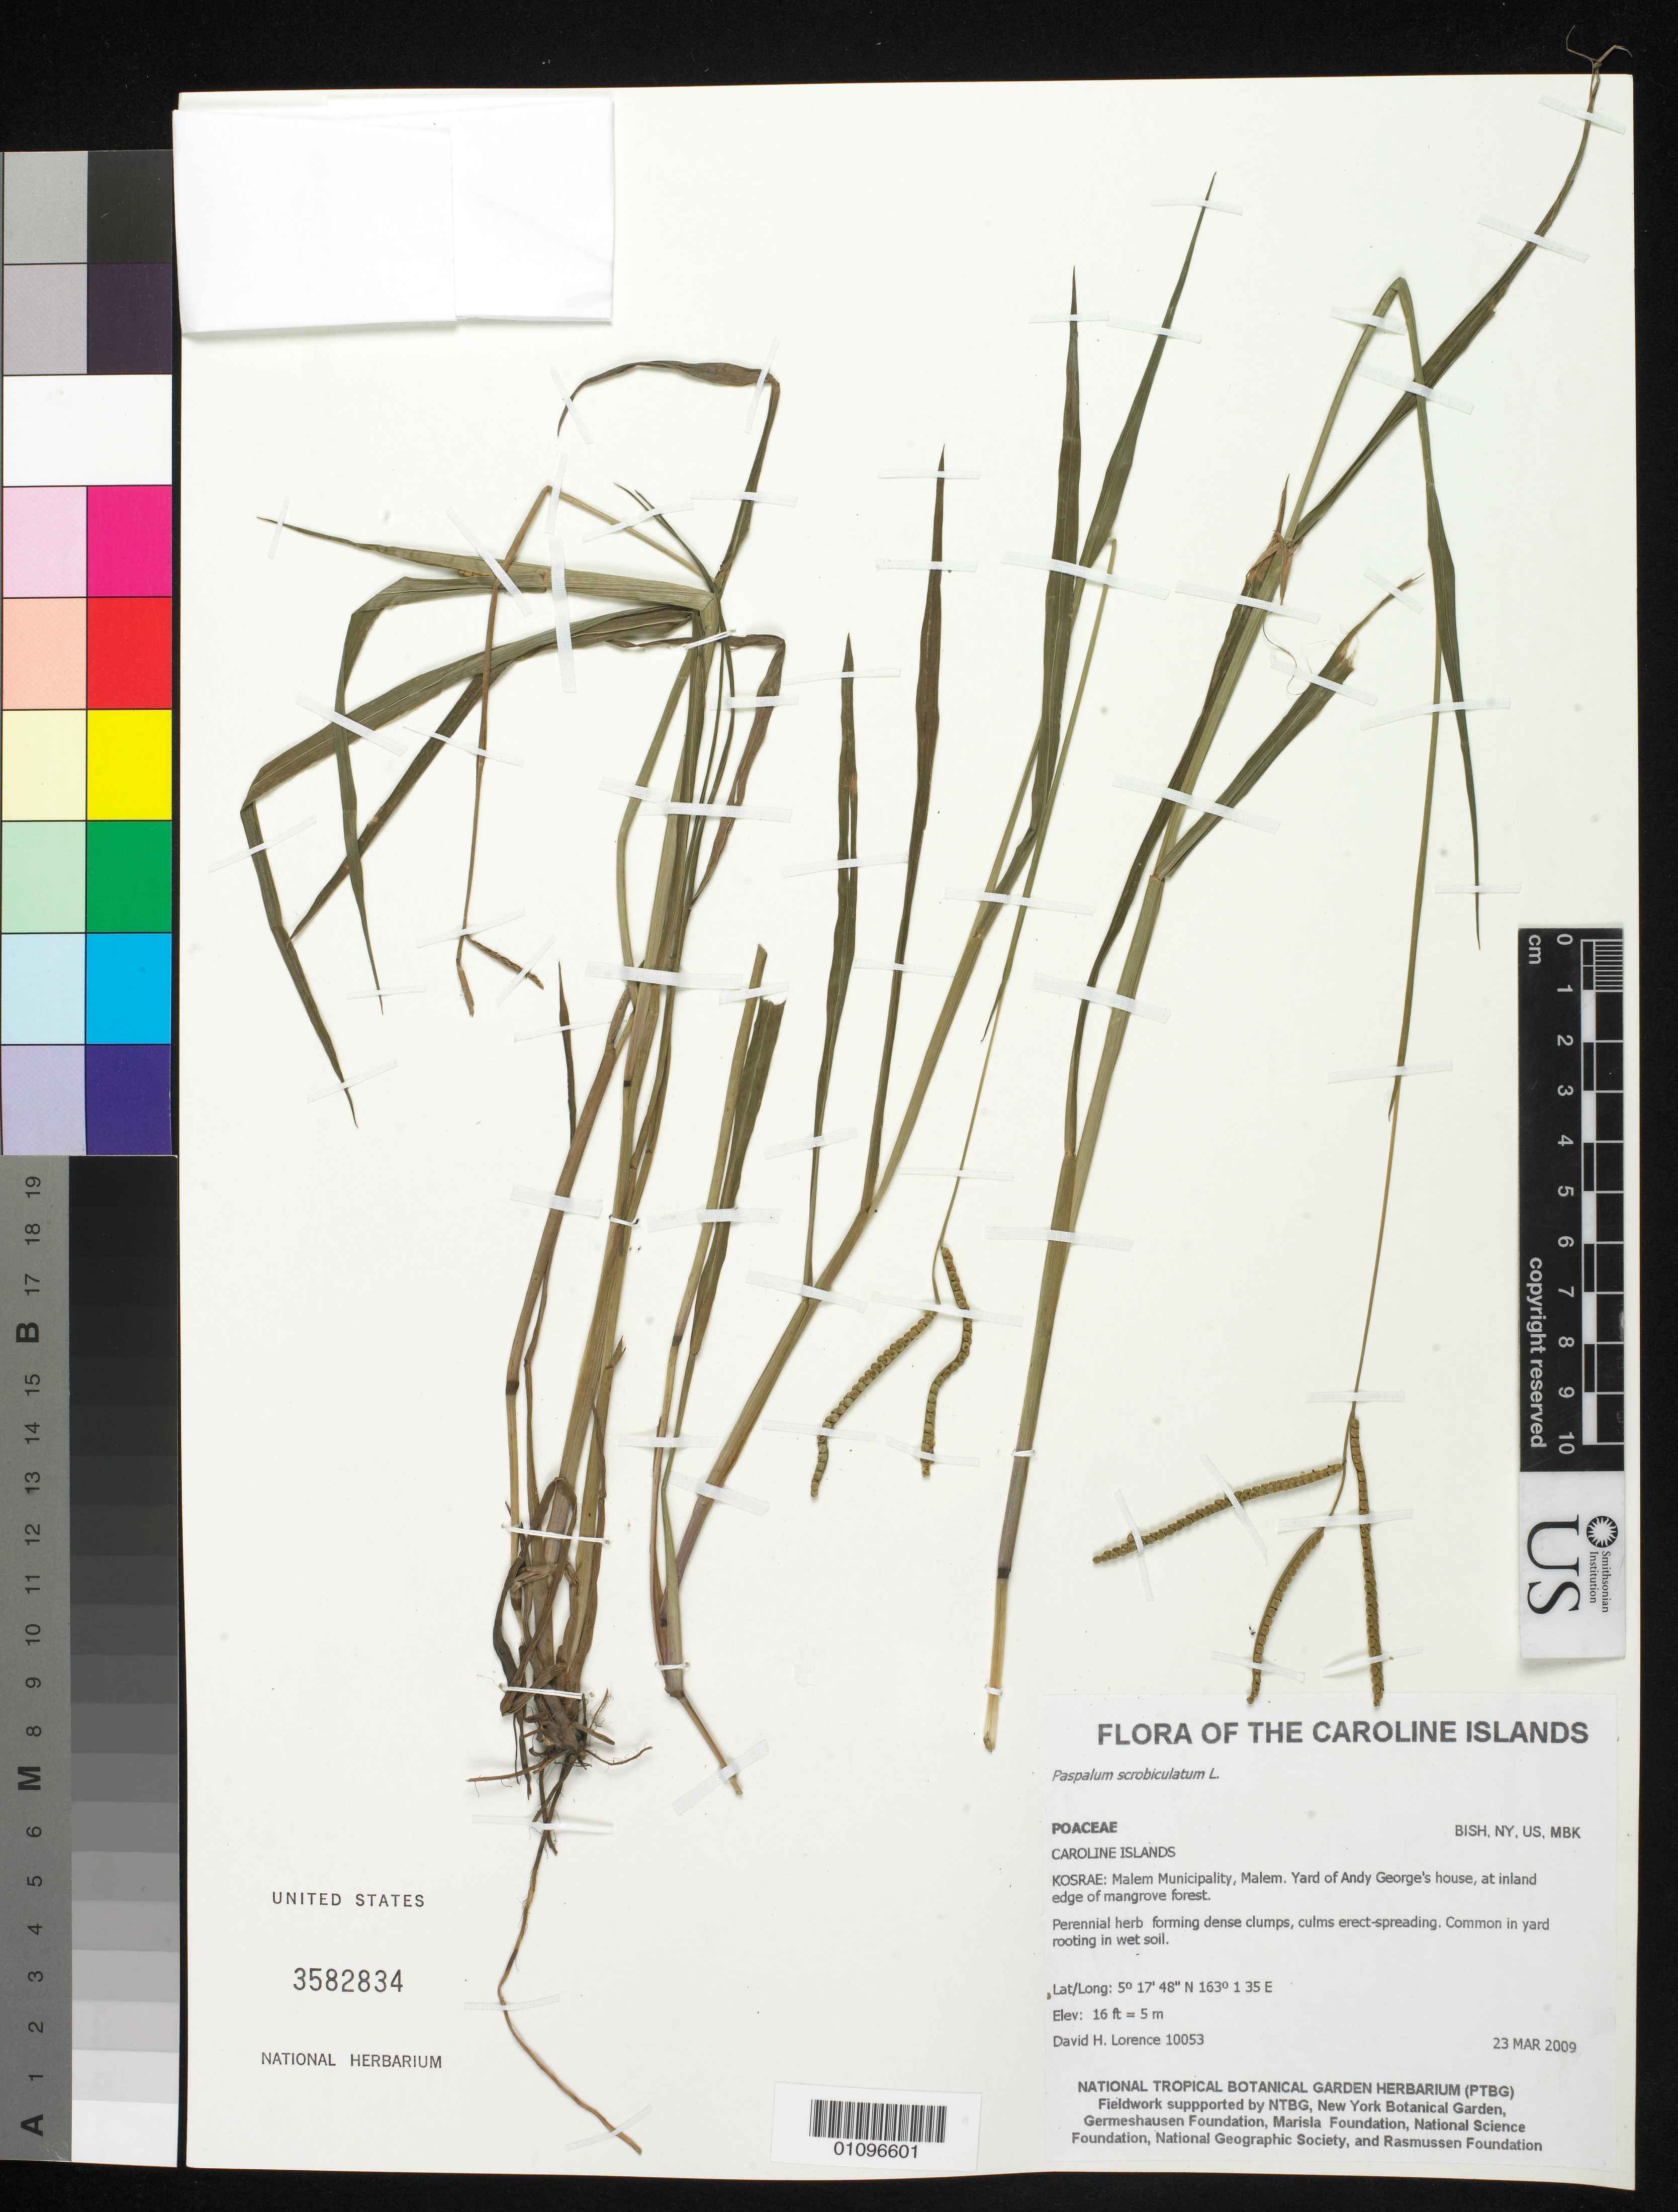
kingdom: Plantae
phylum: Tracheophyta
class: Liliopsida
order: Poales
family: Poaceae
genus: Paspalum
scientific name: Paspalum scrobiculatum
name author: L.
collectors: D. Lorence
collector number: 10053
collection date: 2009-03-23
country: Micronesia, Federated States of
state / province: Kosrae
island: Kosrae [Kusaie]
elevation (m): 5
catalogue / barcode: US 3582834